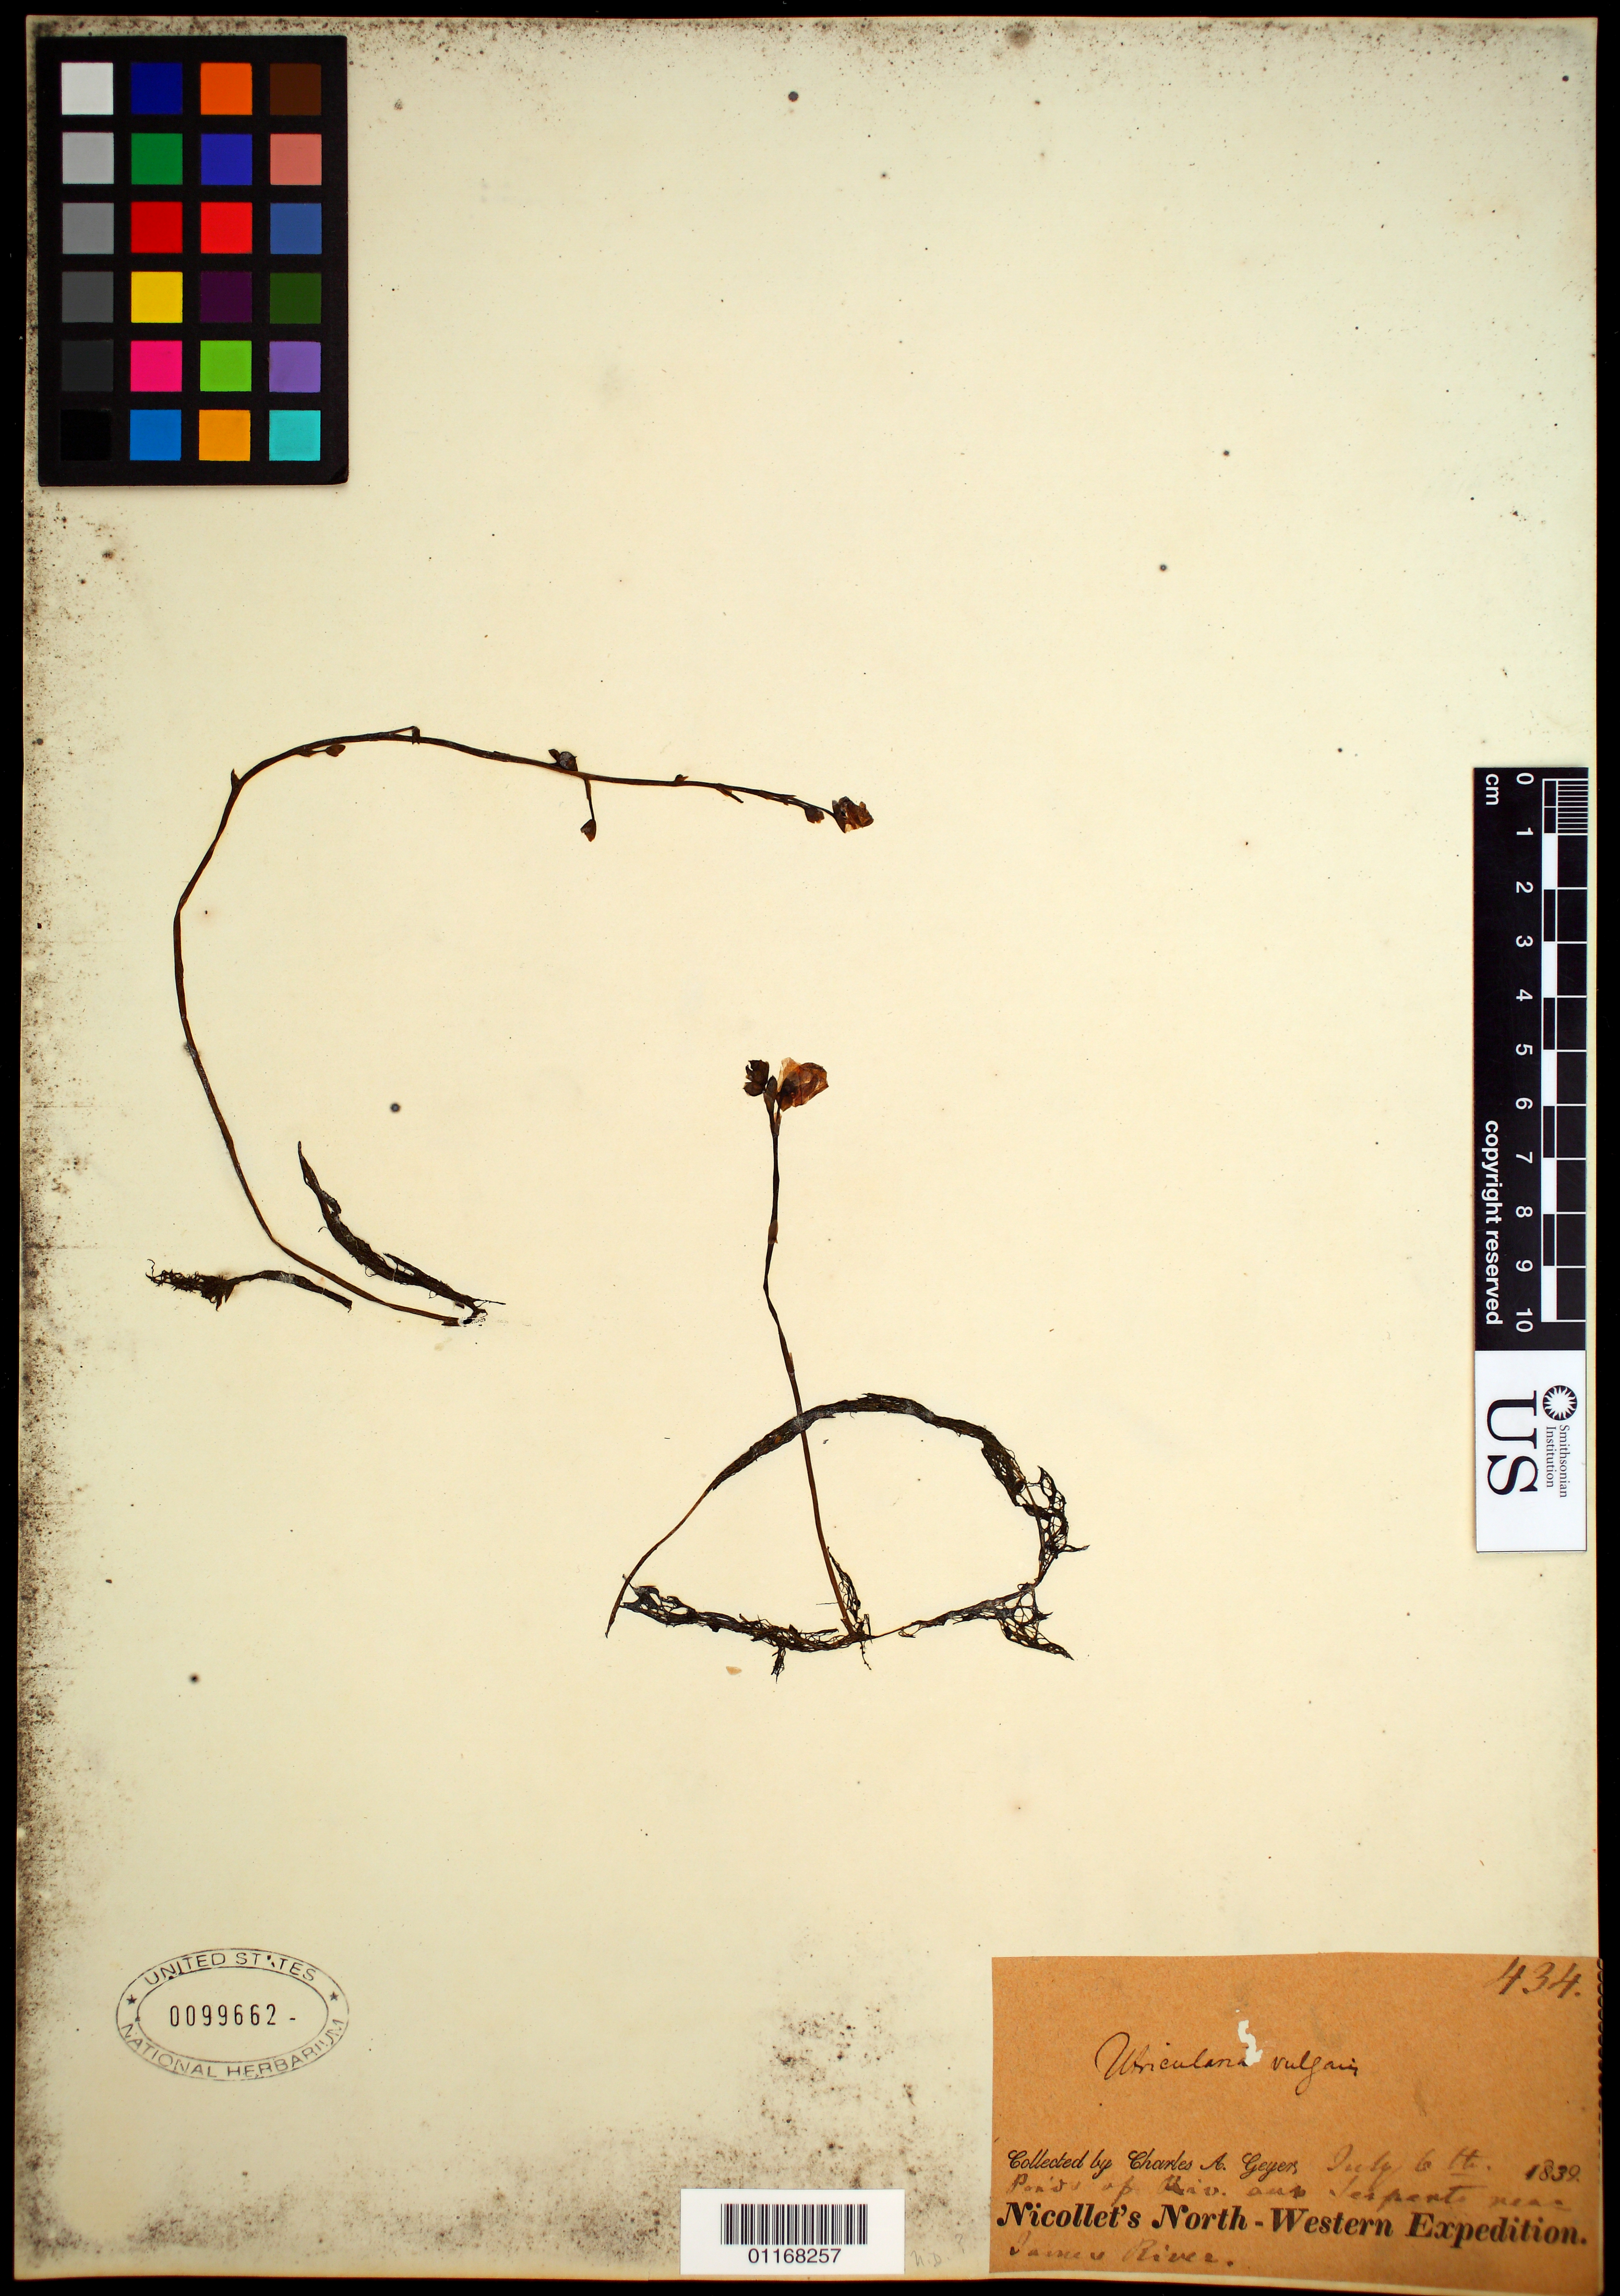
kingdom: Plantae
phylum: Tracheophyta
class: Magnoliopsida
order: Lamiales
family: Lentibulariaceae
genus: Utricularia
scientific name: Utricularia vulgaris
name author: L.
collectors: C. A. Geyer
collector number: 434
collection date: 1839-07-06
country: United States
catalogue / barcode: US 99662